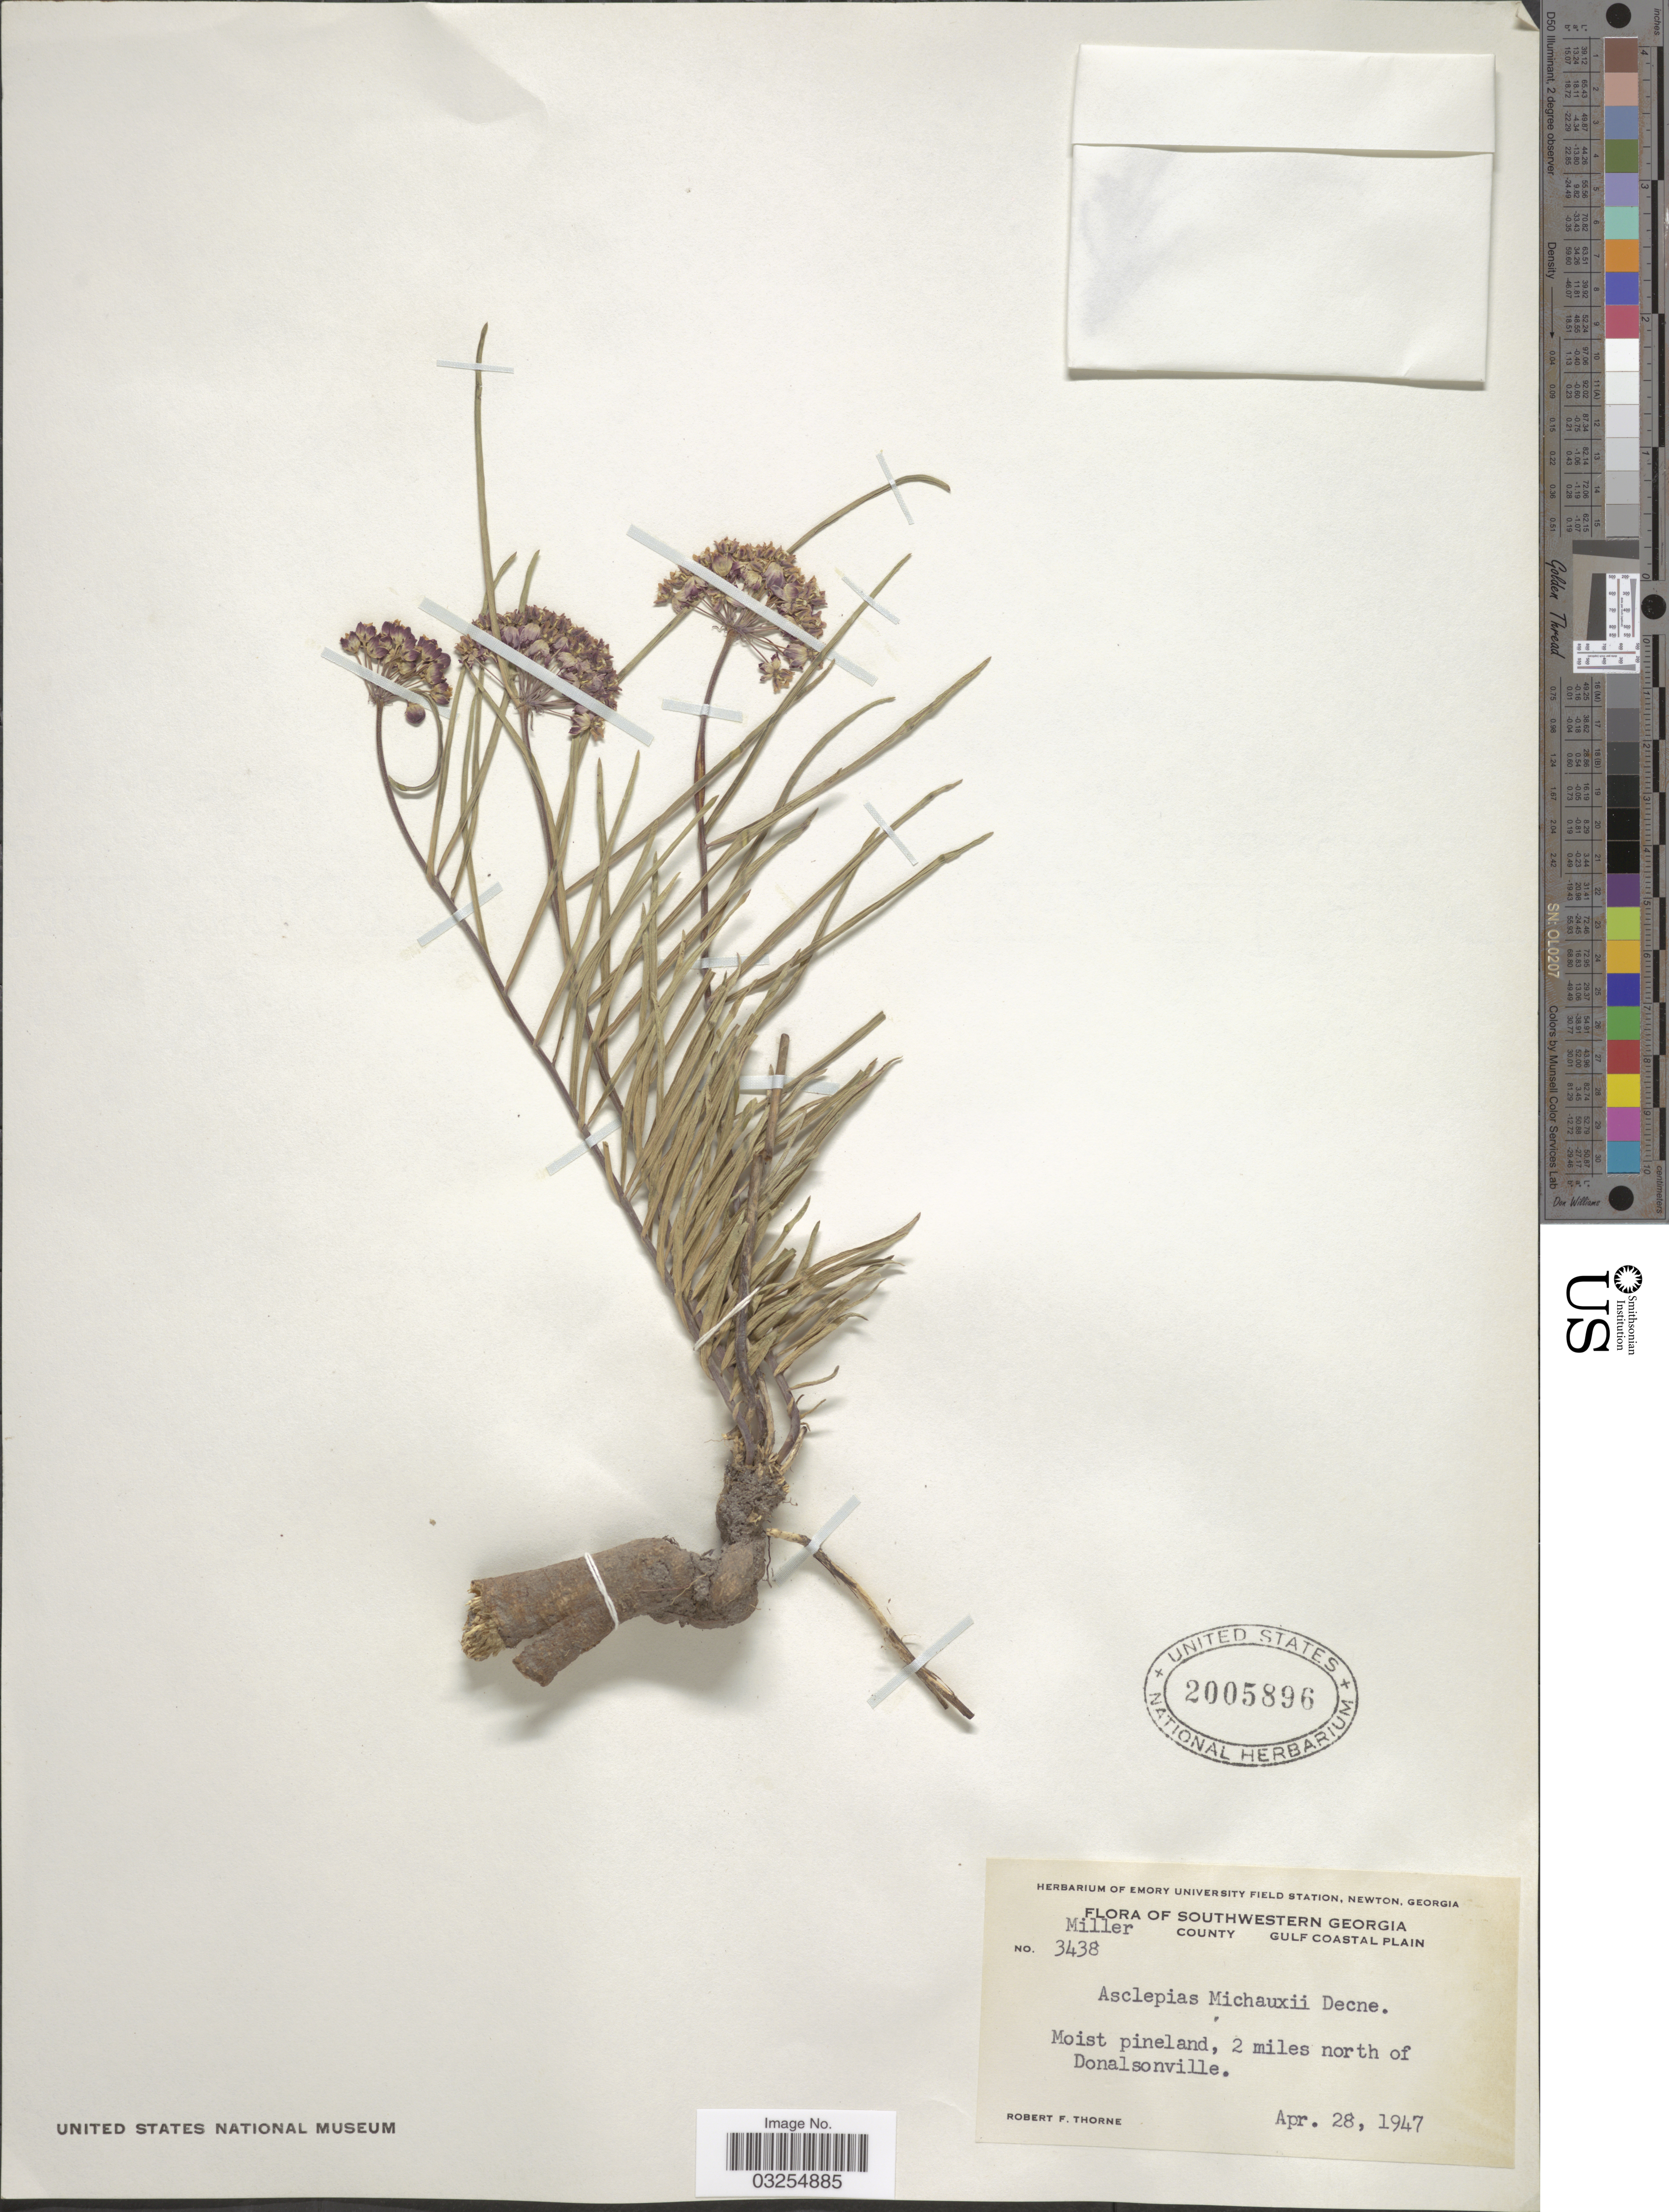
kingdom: Plantae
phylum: Tracheophyta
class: Magnoliopsida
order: Gentianales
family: Apocynaceae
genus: Asclepias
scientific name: Asclepias michauxii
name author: Decne.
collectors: R. F. Thorne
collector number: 3438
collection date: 1947-04-28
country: United States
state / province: Georgia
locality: Southwestern Georgia. Miller County, Gulf Coastal Plain. Moist pineland, 2 miles north of Donalsonville.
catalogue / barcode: US 2005896